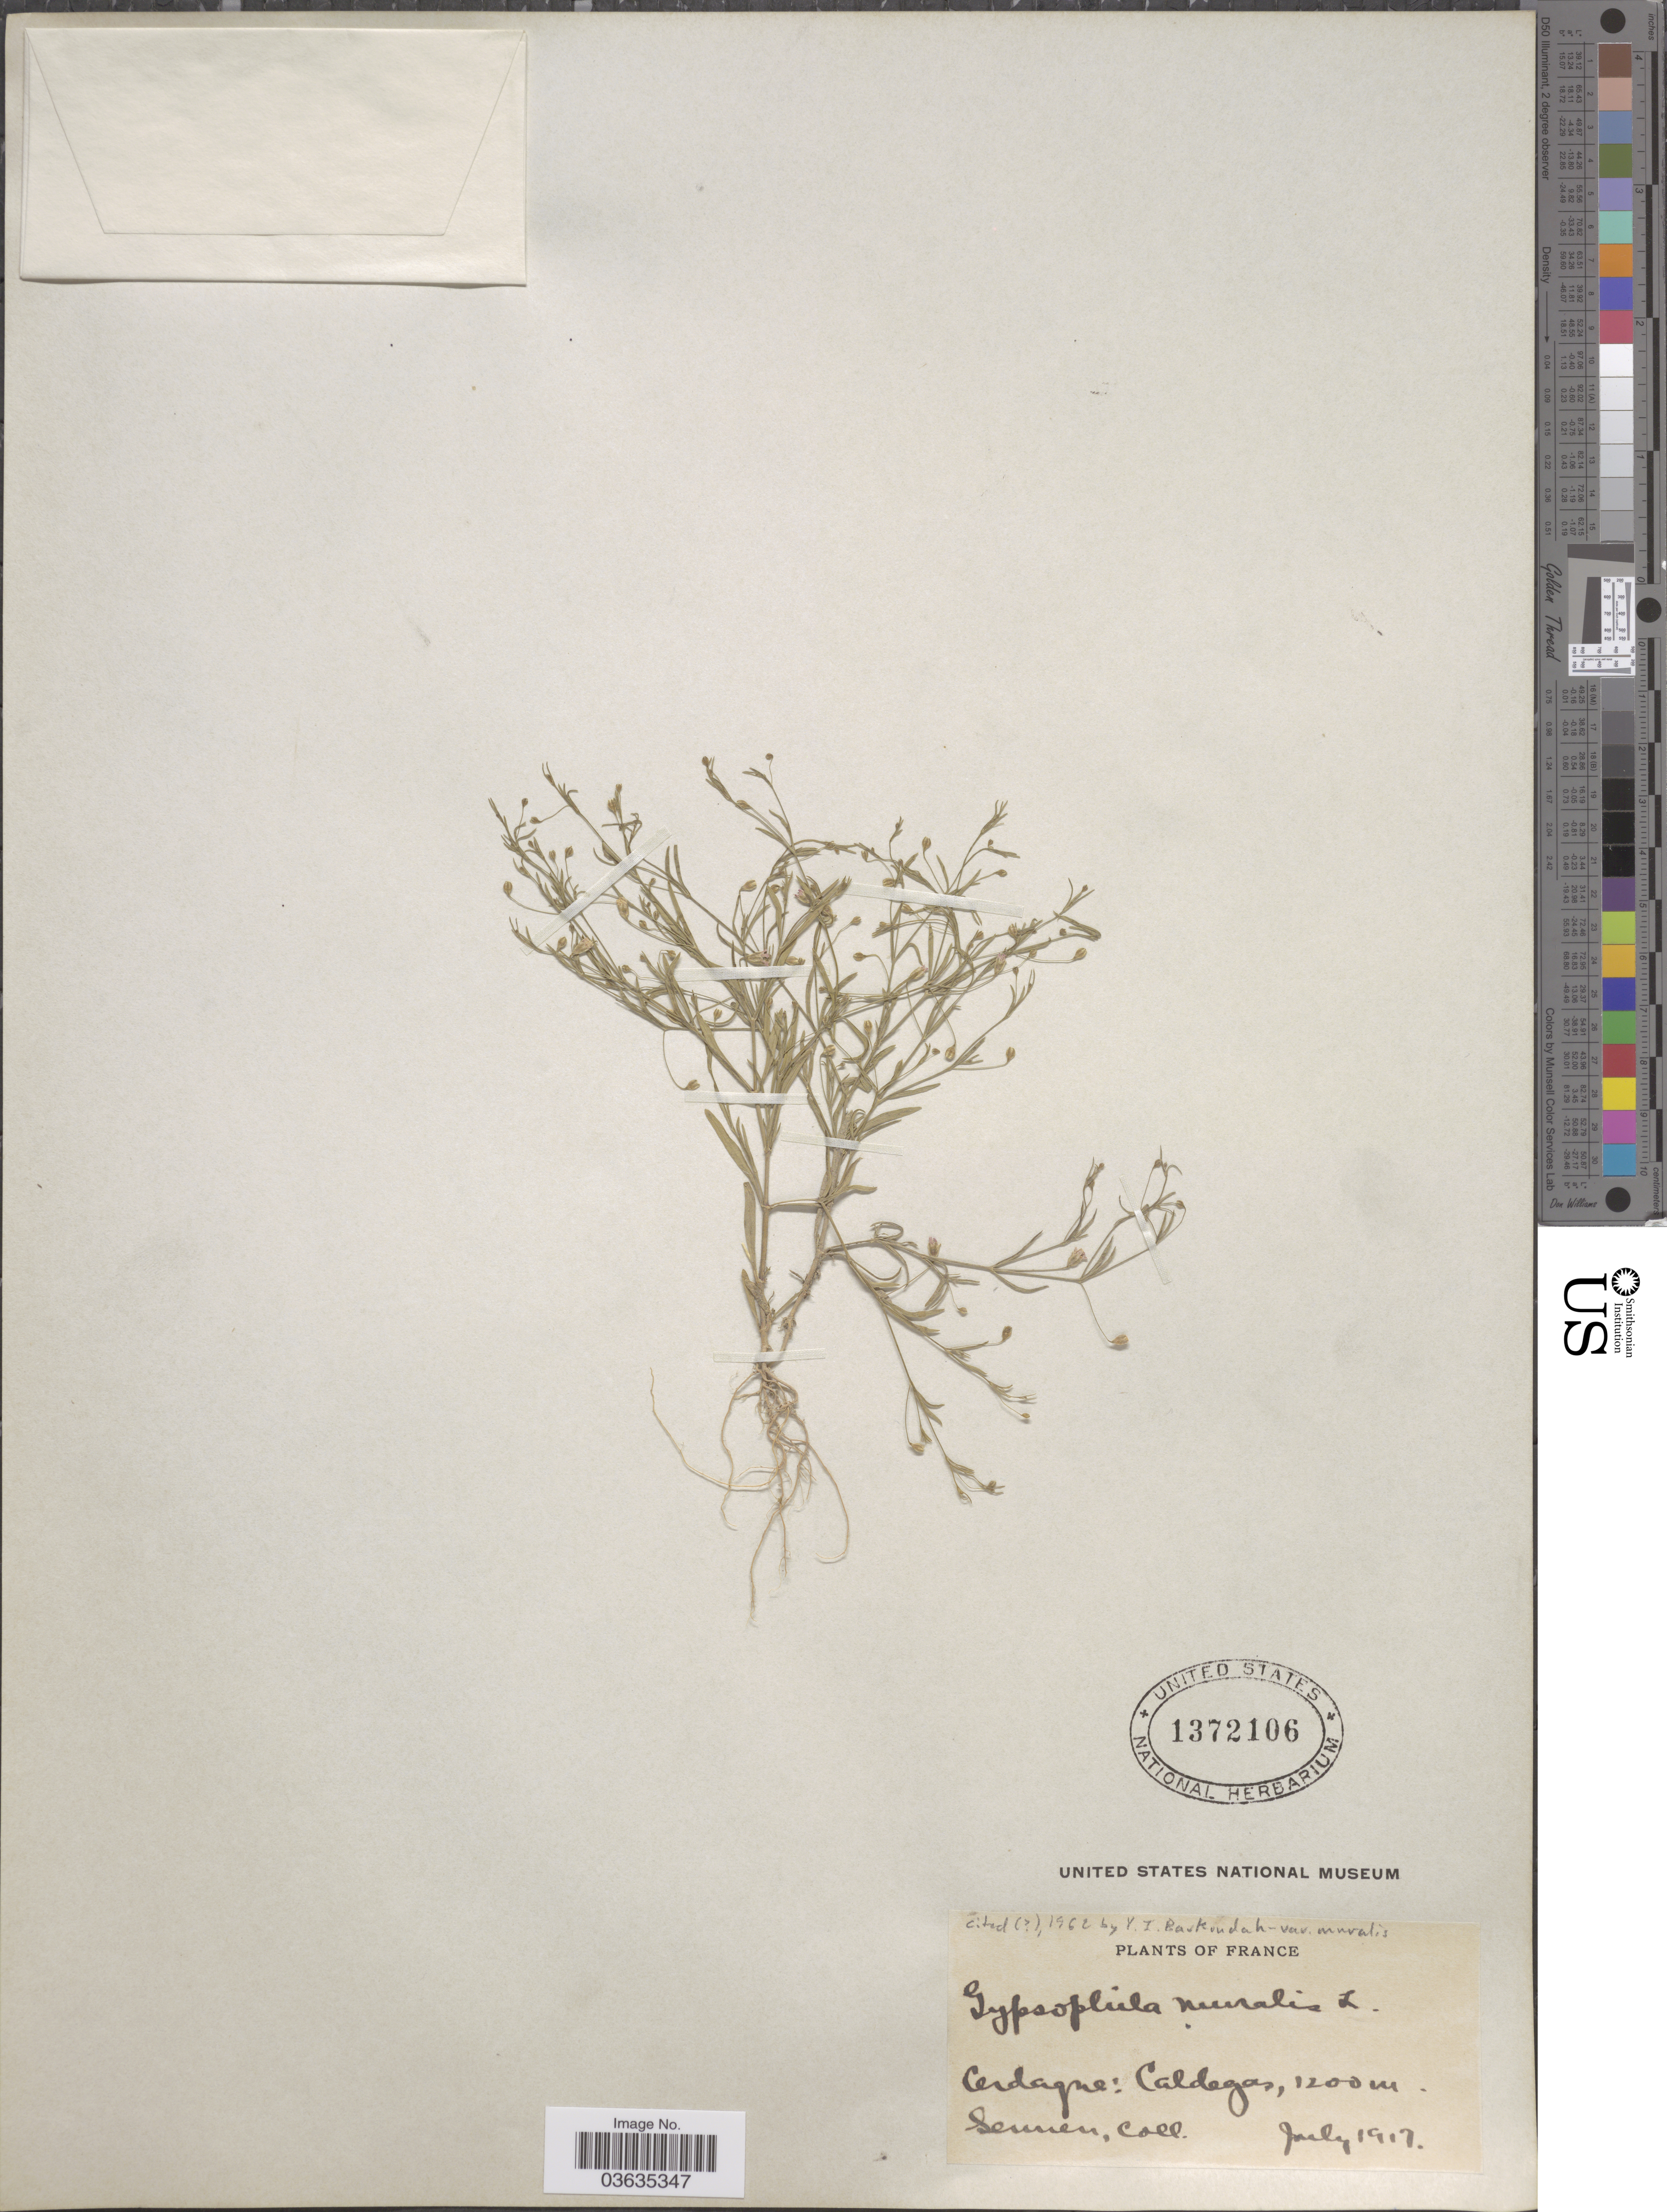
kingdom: Plantae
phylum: Tracheophyta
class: Magnoliopsida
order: Caryophyllales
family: Caryophyllaceae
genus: Psammophiliella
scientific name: Psammophiliella muralis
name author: (L.) Ikonn.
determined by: U.S. National Herbarium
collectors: E. Sennen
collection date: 1917-07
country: France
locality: Cerdagne: Caldegas.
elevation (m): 1200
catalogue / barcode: US 1372106